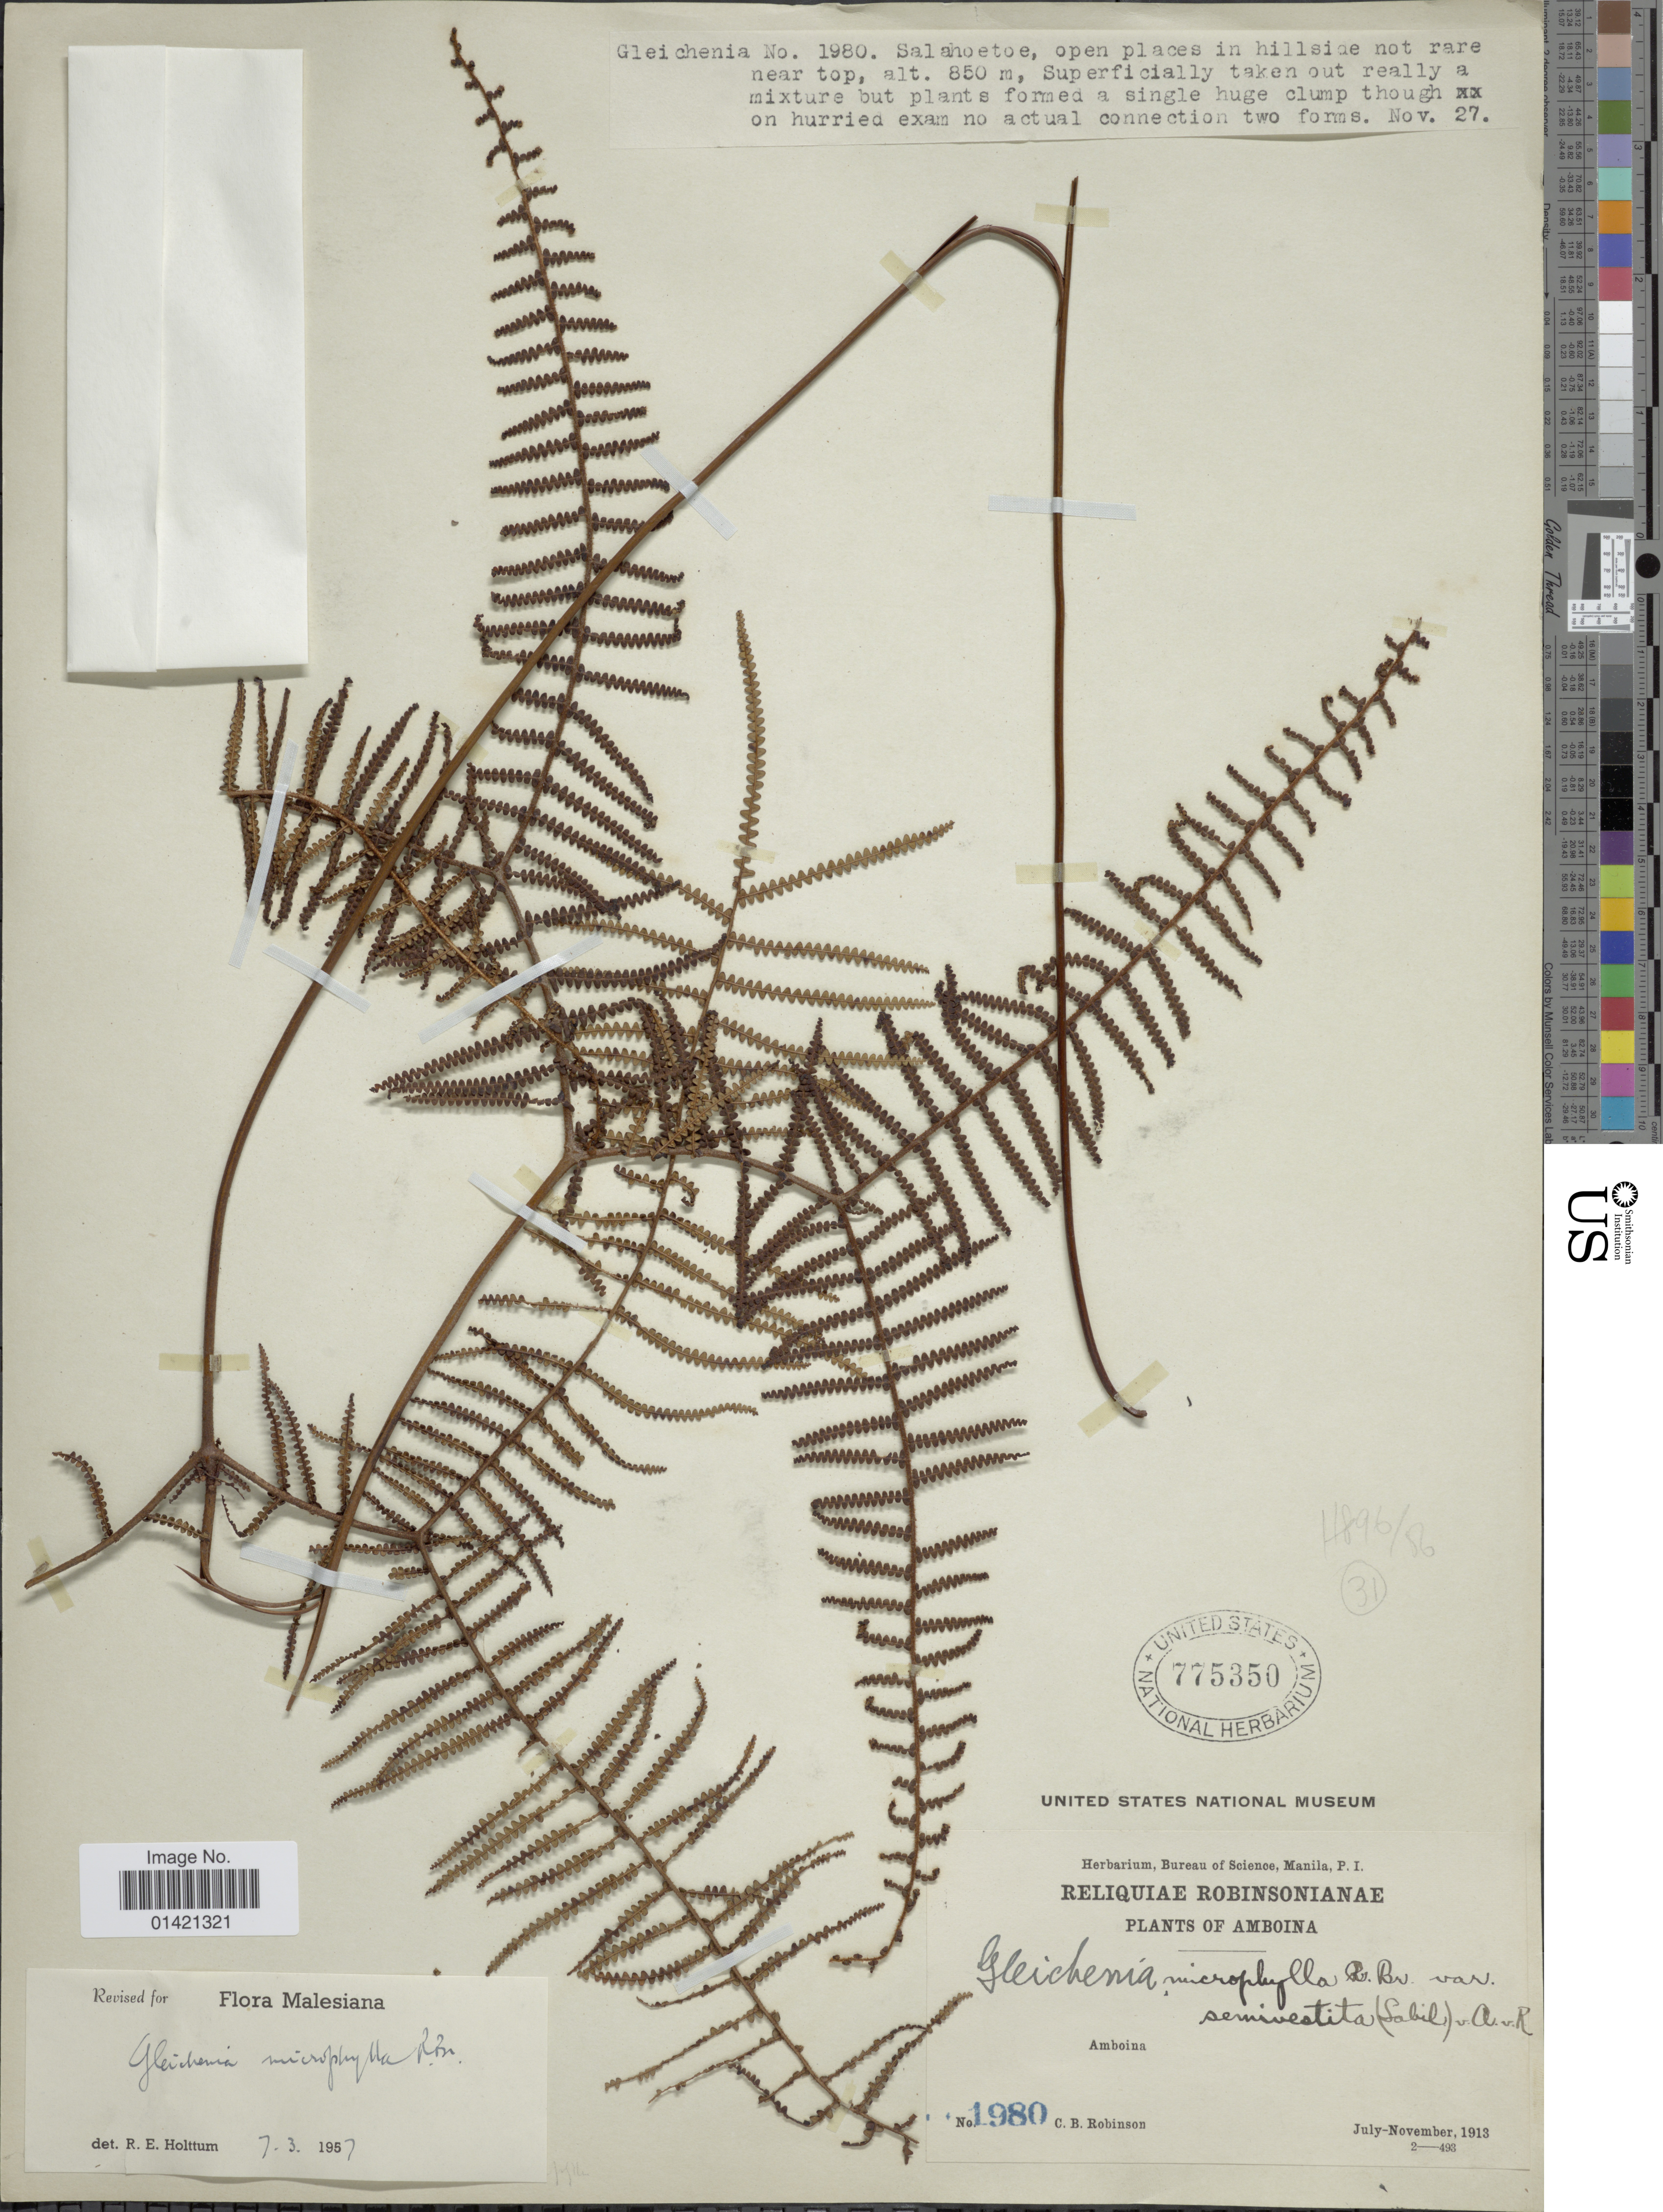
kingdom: Plantae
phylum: Tracheophyta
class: Polypodiopsida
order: Gleicheniales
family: Gleicheniaceae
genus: Gleichenia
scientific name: Gleichenia microphylla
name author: R. Br.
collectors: C. Robinson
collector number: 1980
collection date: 1913-11-27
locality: Amboina. Salahoetoe, open places in hillside not rare near top.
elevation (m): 850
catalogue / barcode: US 775350